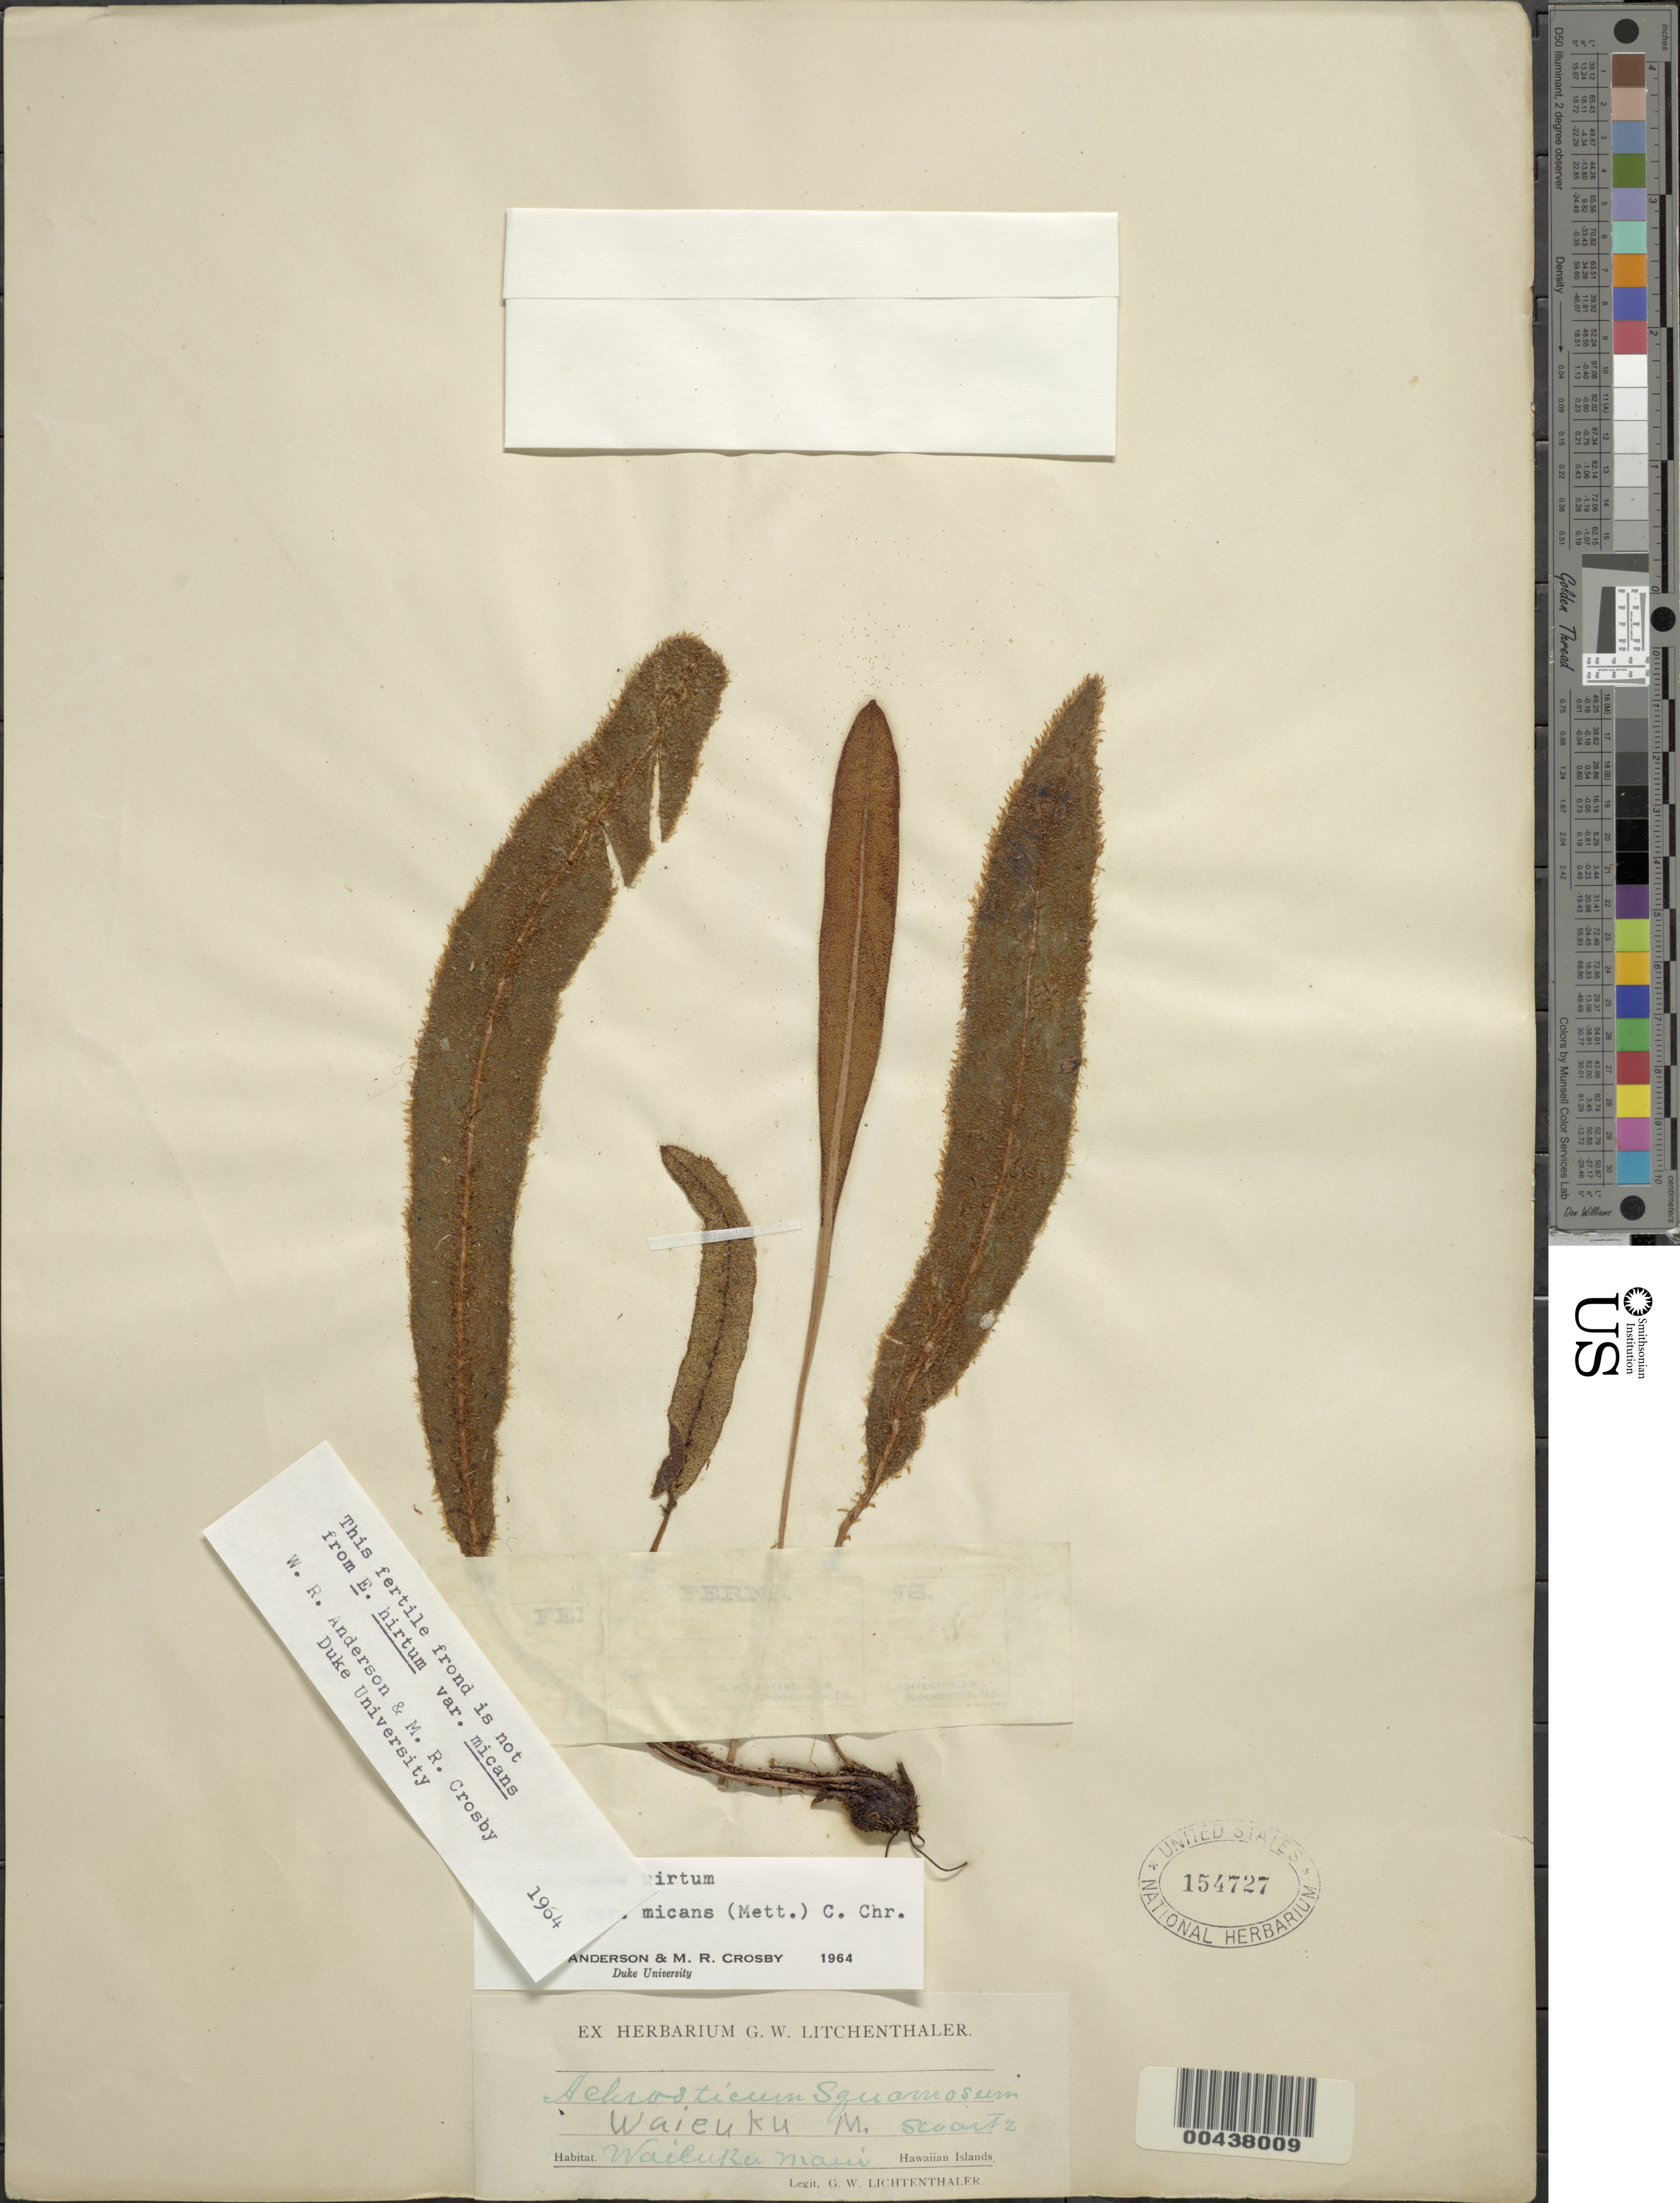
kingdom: Plantae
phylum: Tracheophyta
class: Polypodiopsida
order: Polypodiales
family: Dryopteridaceae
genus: Elaphoglossum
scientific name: Elaphoglossum hirtum var. micans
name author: C. Chr.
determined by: Anderson, W. R.; Crosby, M.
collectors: G. Lichtenthaler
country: United States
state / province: Hawaii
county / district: Maui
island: Maui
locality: Waieuku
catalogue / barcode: US 154727